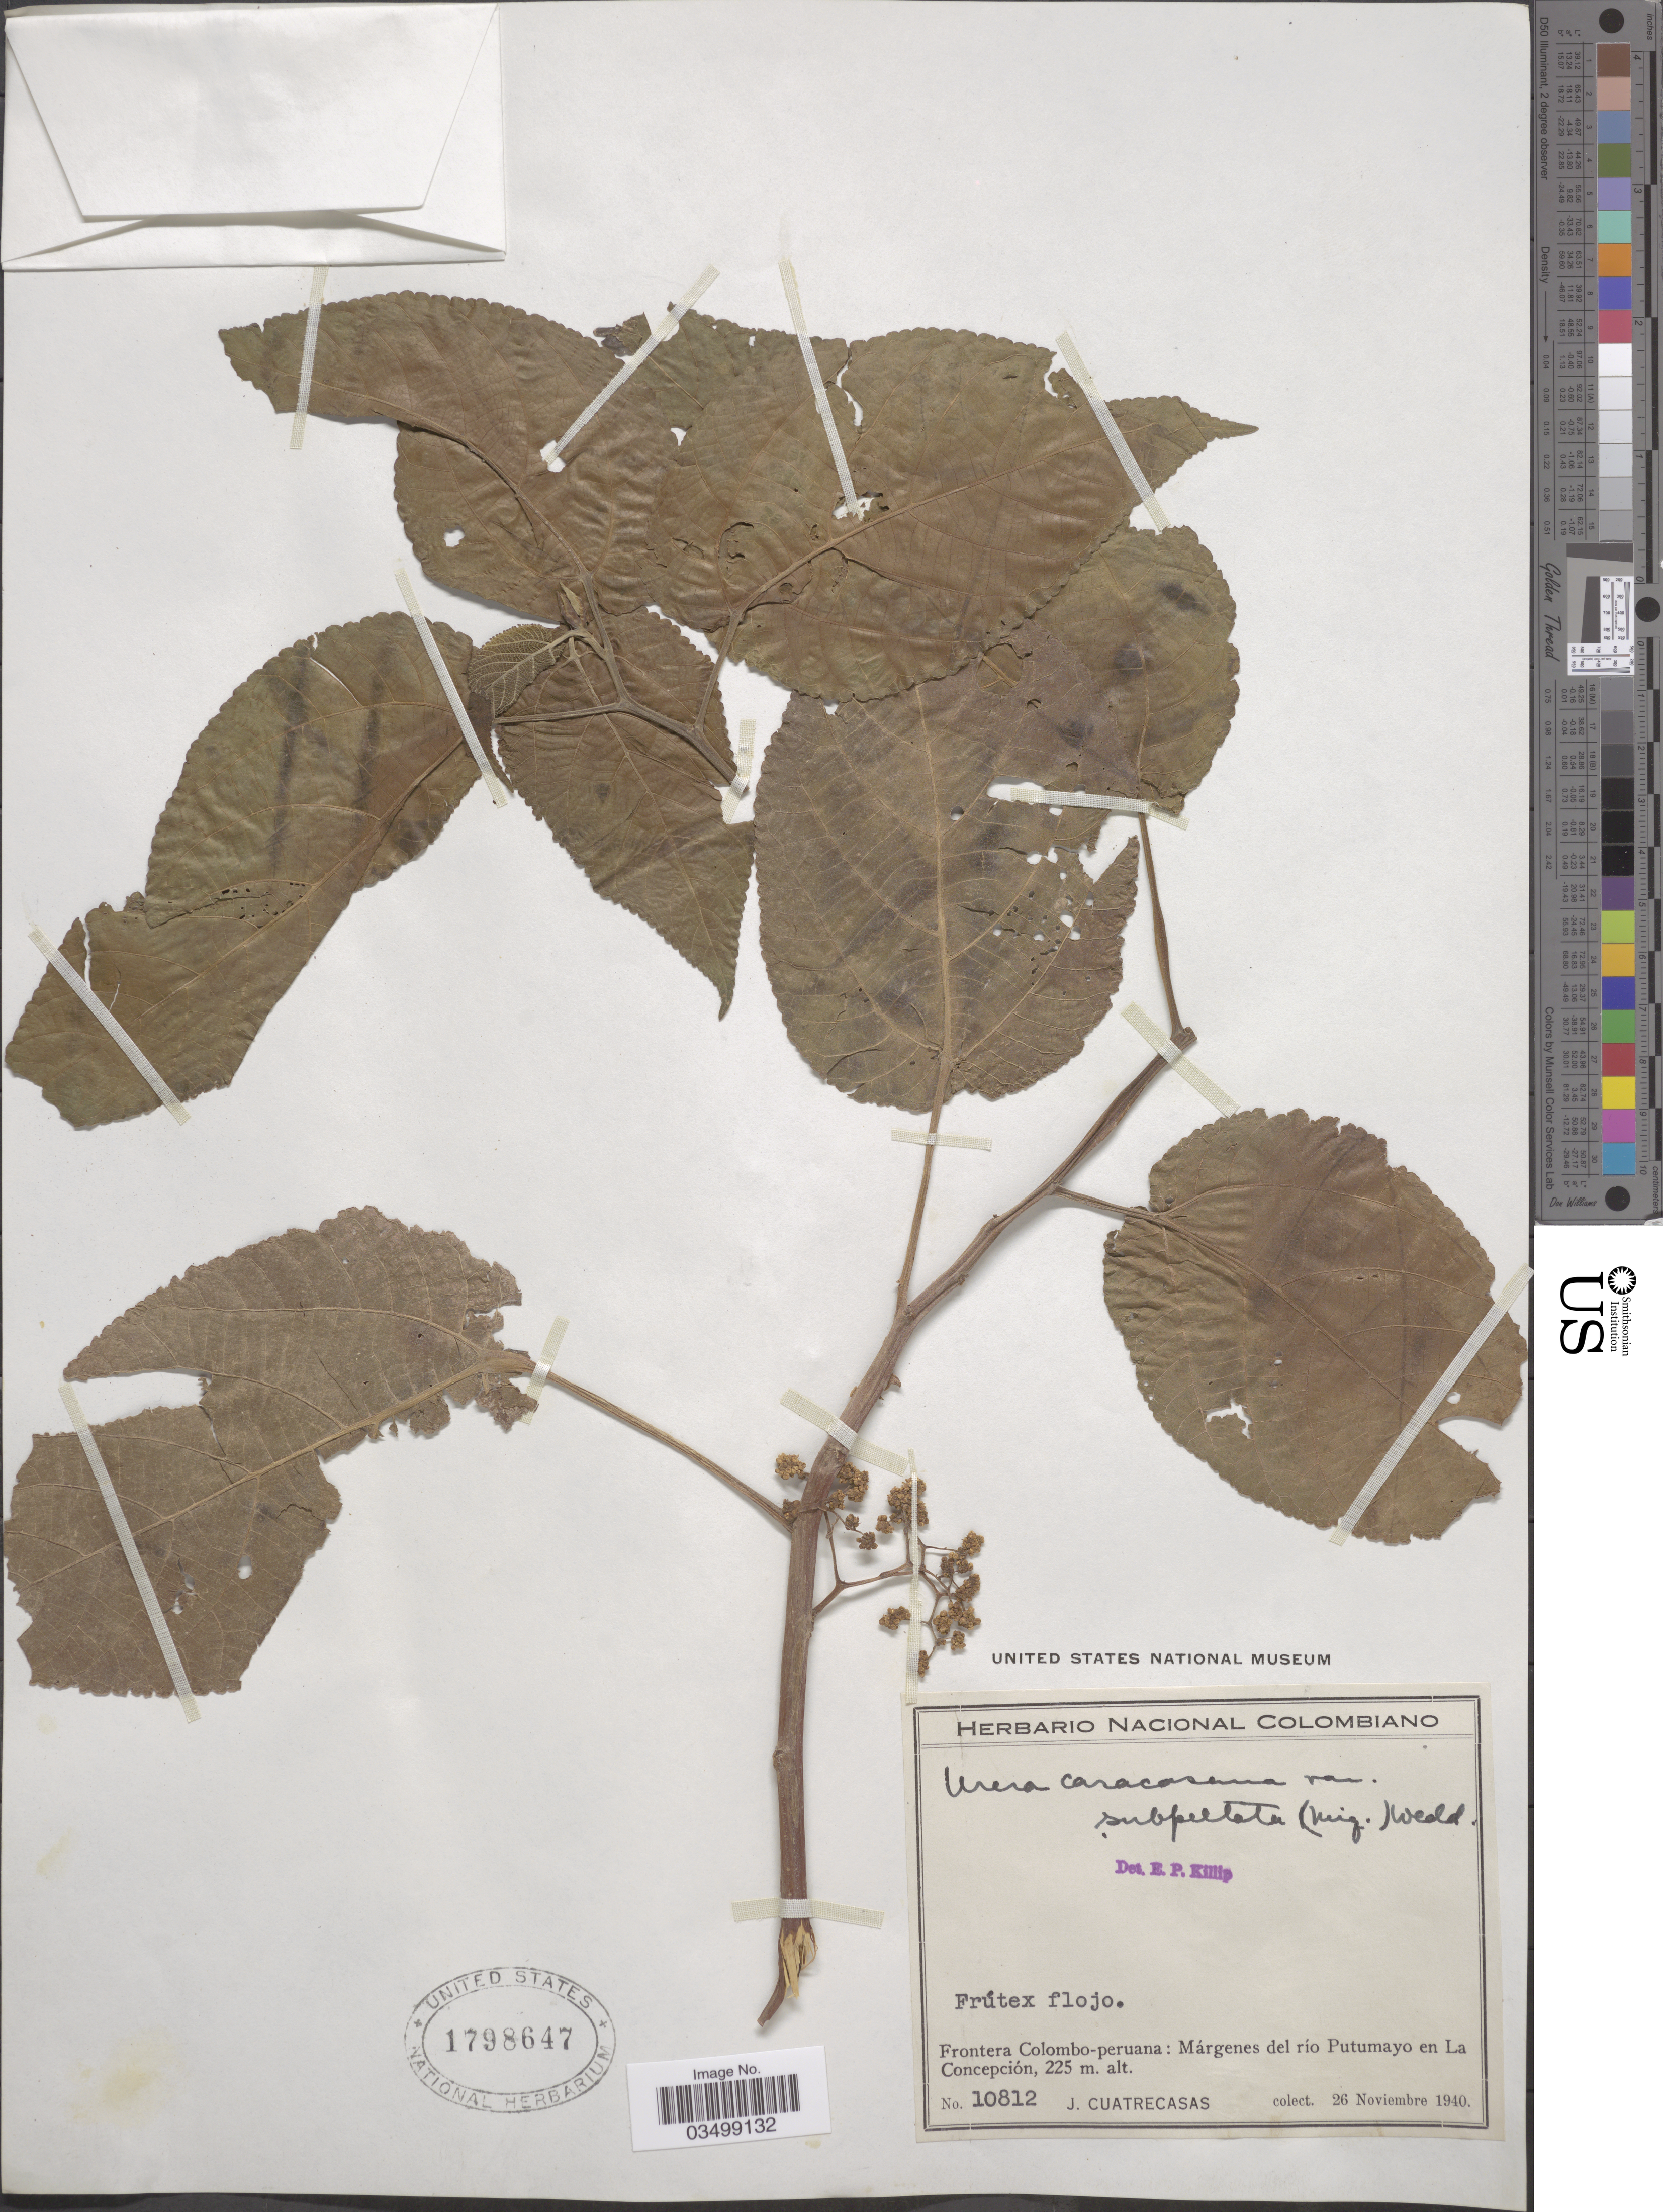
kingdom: Plantae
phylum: Tracheophyta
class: Magnoliopsida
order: Rosales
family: Urticaceae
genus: Urera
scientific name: Urera caracasana var. subpeltata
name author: (Miq.) Wedd.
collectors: J. Cuatrecasas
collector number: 10812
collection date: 1940-11-26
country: Colombia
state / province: Putumayo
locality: Frontera Colombo-peruana: Márgenes del río Putumayo en La Concepción.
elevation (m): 225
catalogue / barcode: US 1798647